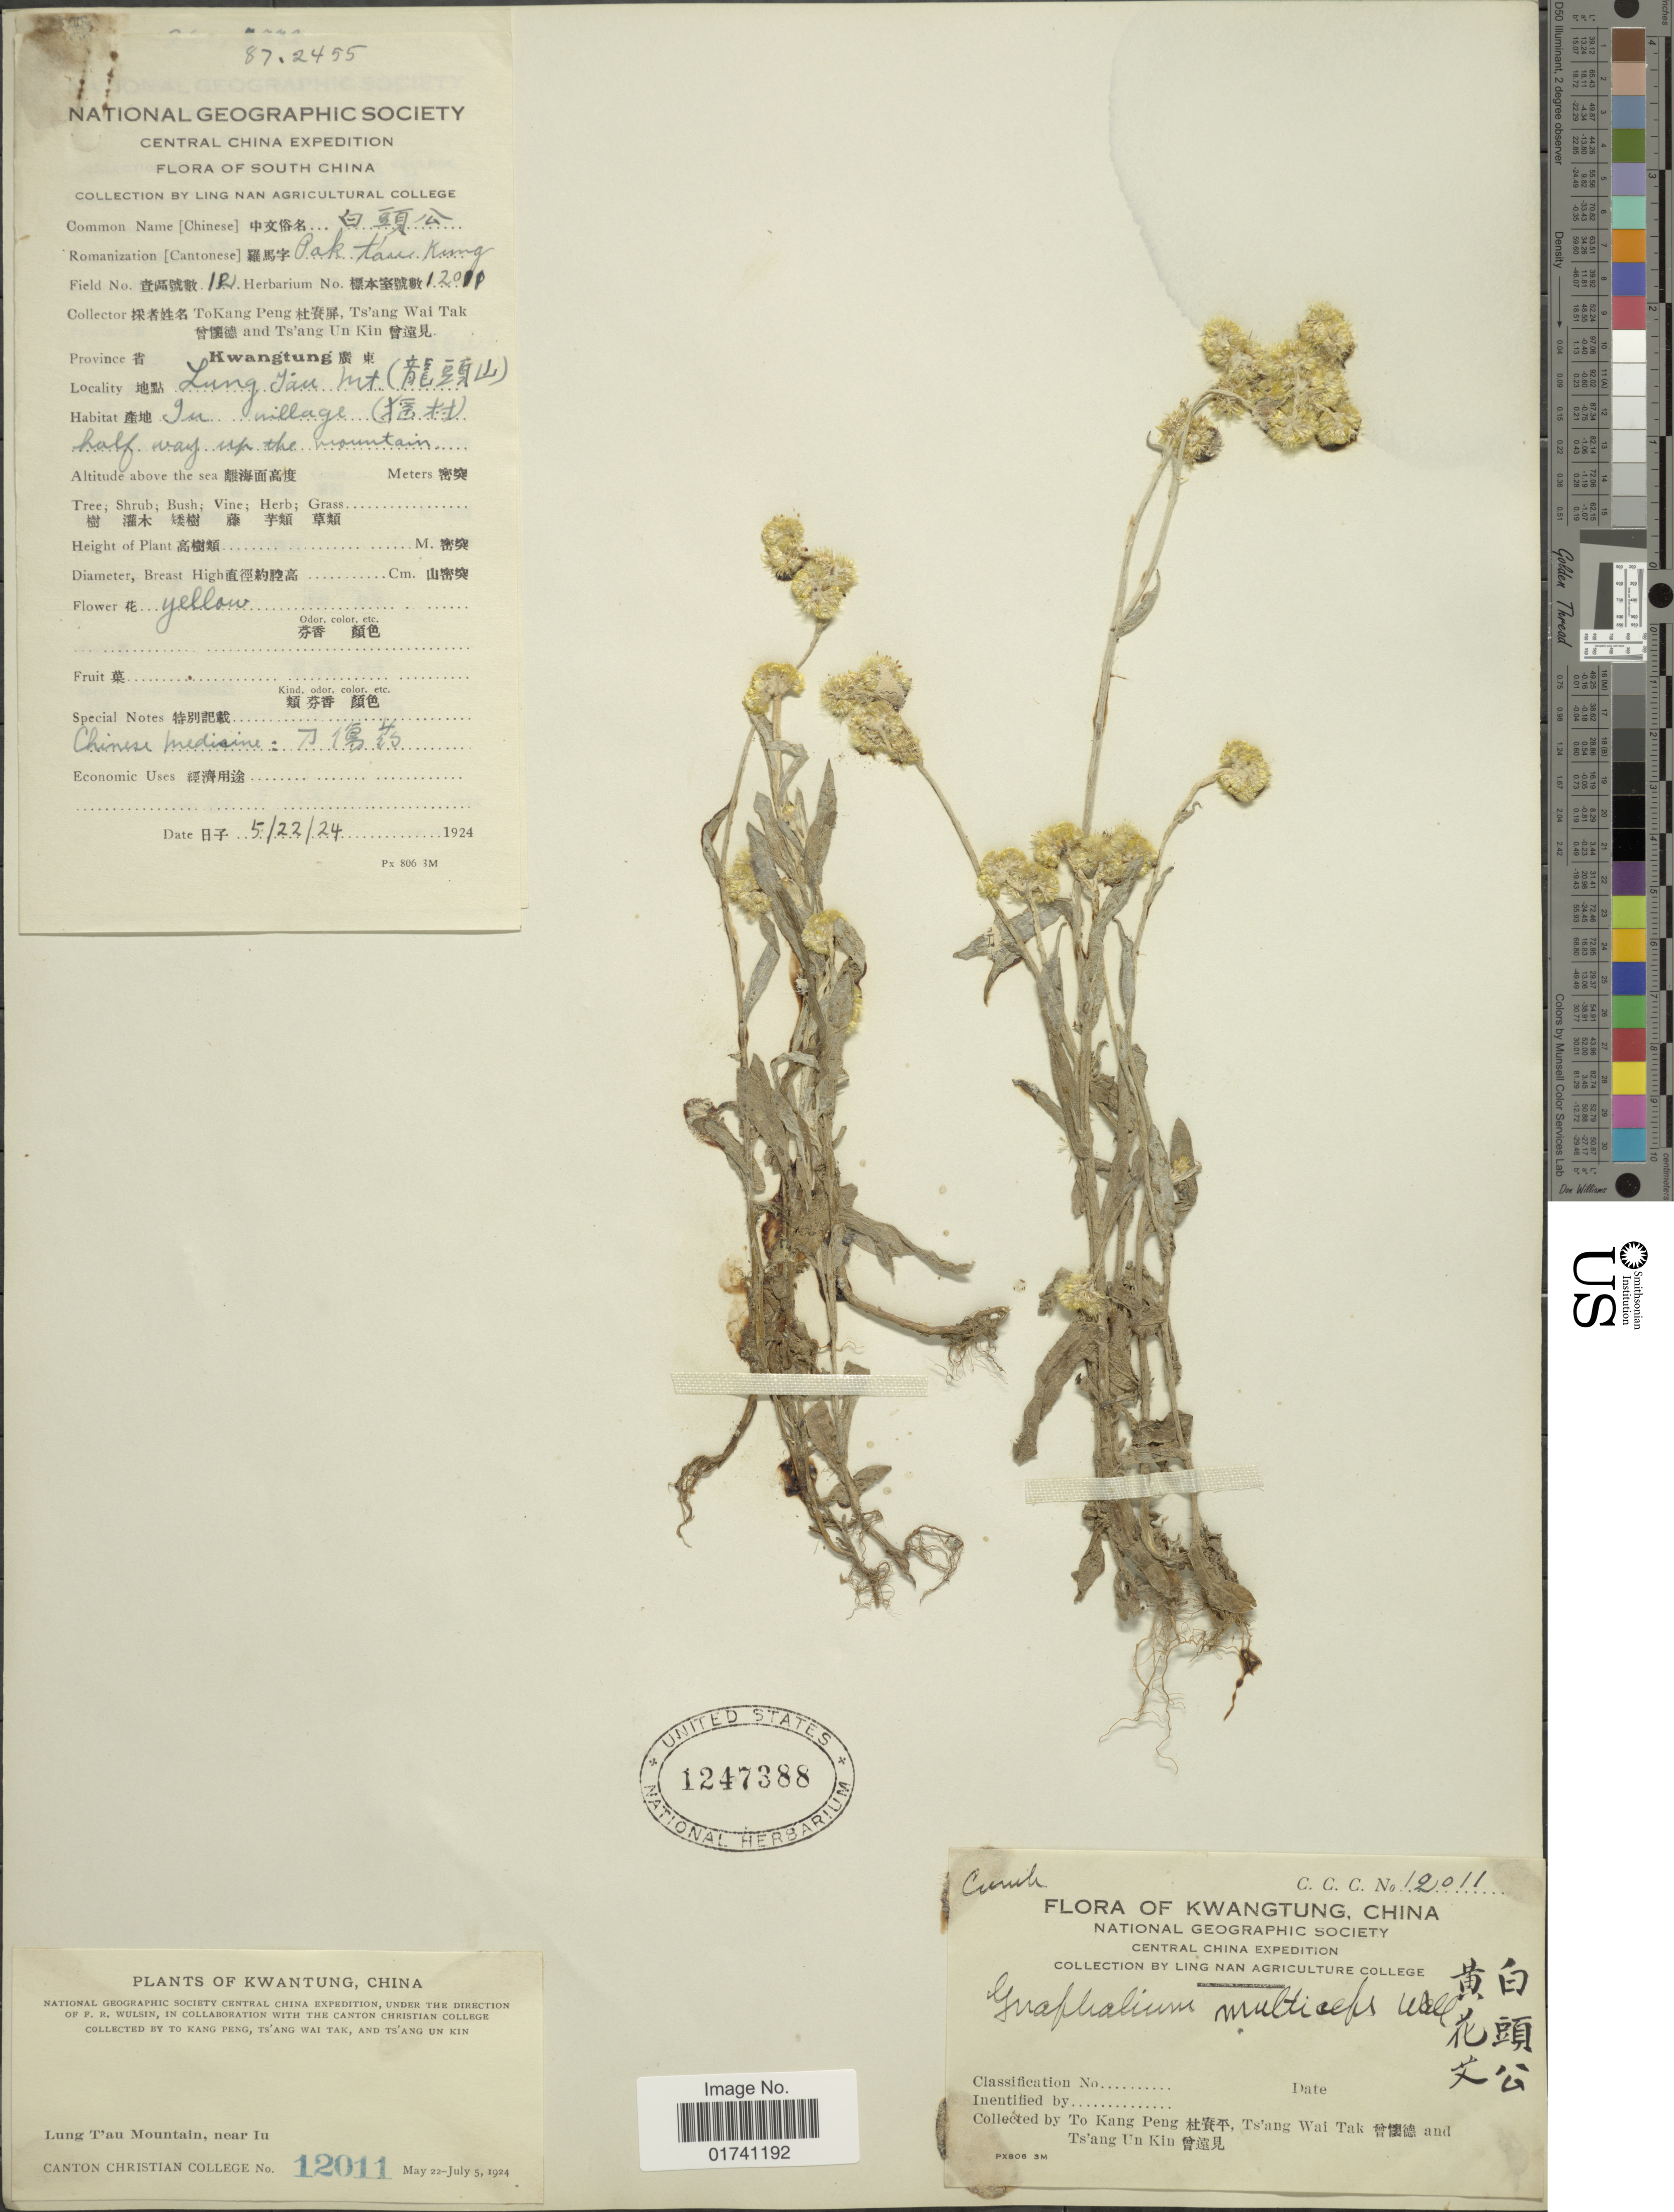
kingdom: Plantae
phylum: Tracheophyta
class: Magnoliopsida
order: Asterales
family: Asteraceae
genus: Laphangium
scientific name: Laphangium affine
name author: (D. Don) Tzvelev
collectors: T. K. Peng, W. T. Tsang & U. K. Tsang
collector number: C. C. C. 12011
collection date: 1924-05-22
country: China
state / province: Guangdong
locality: Lung Tan Mt. In village half way up the mountain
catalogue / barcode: US 1247388